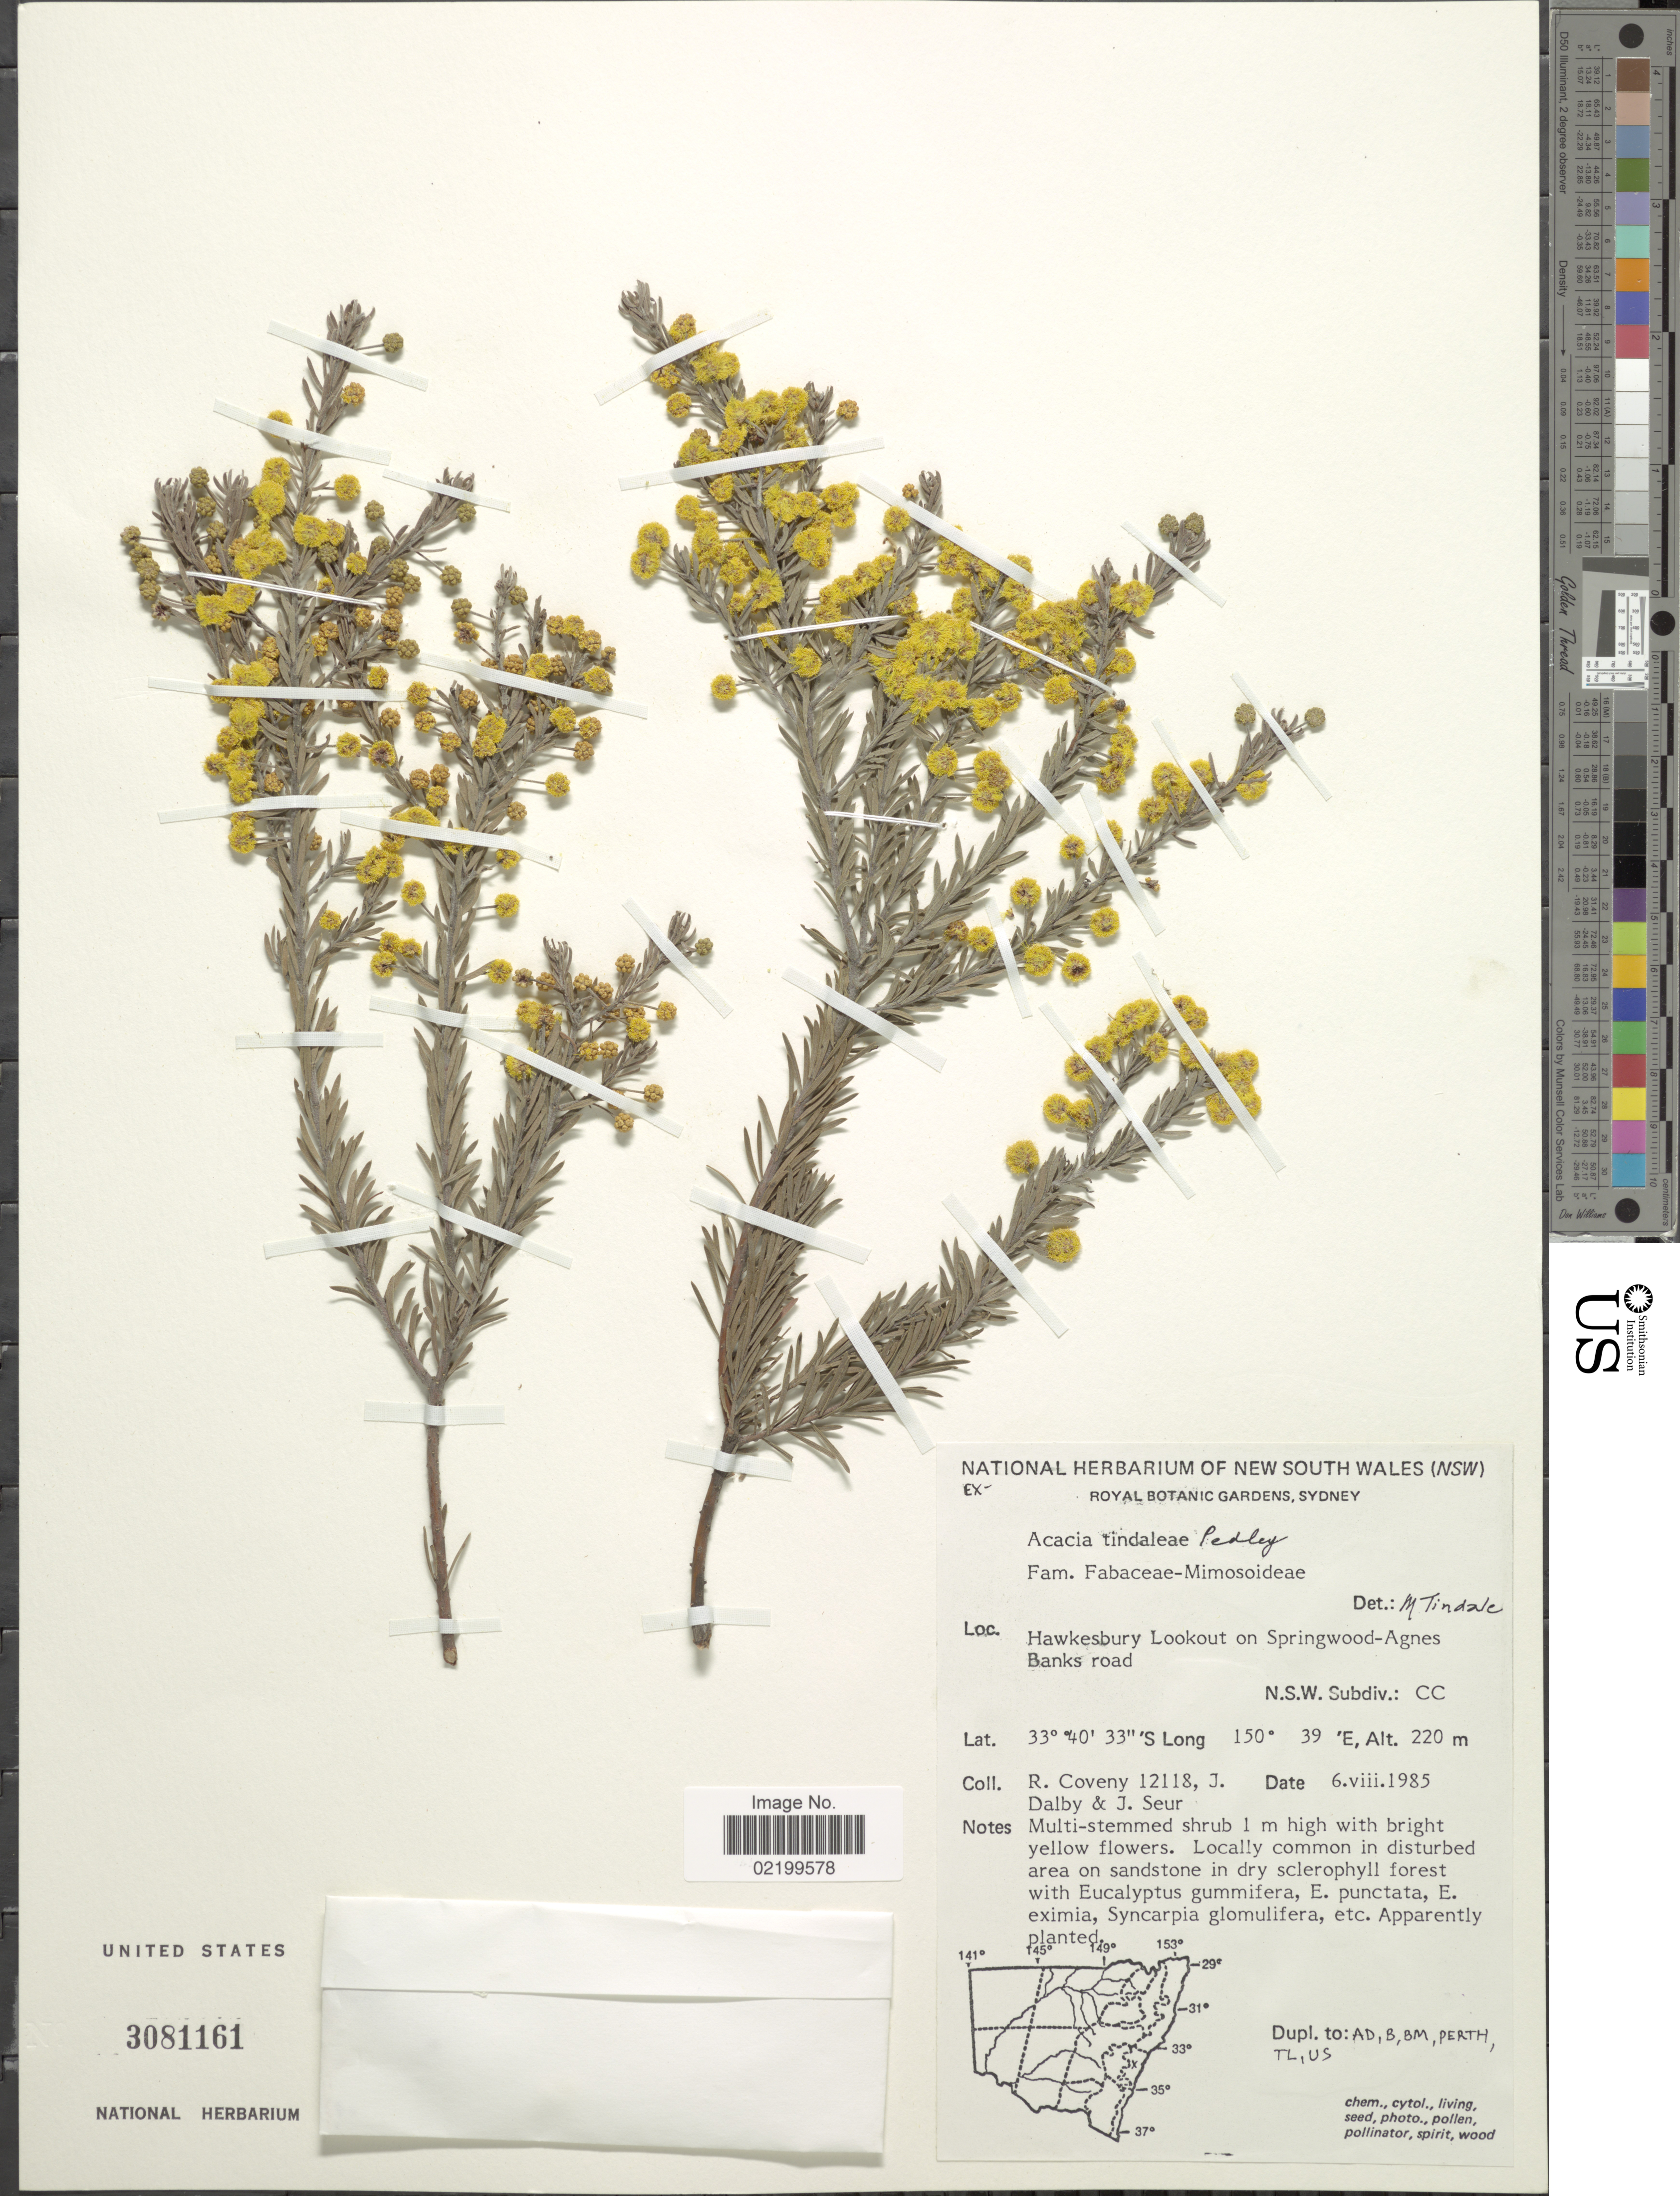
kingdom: Plantae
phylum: Tracheophyta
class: Magnoliopsida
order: Fabales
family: Fabaceae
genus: Acacia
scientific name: Acacia tindaleae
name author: Pedley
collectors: R. Coveny, J. Dalby & J. Seur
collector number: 12118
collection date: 1985-08-06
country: Australia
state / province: New South Wales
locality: Hawkesbury Lookout on Springwood-Agnes Banks Road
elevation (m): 220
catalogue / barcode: US 3081161